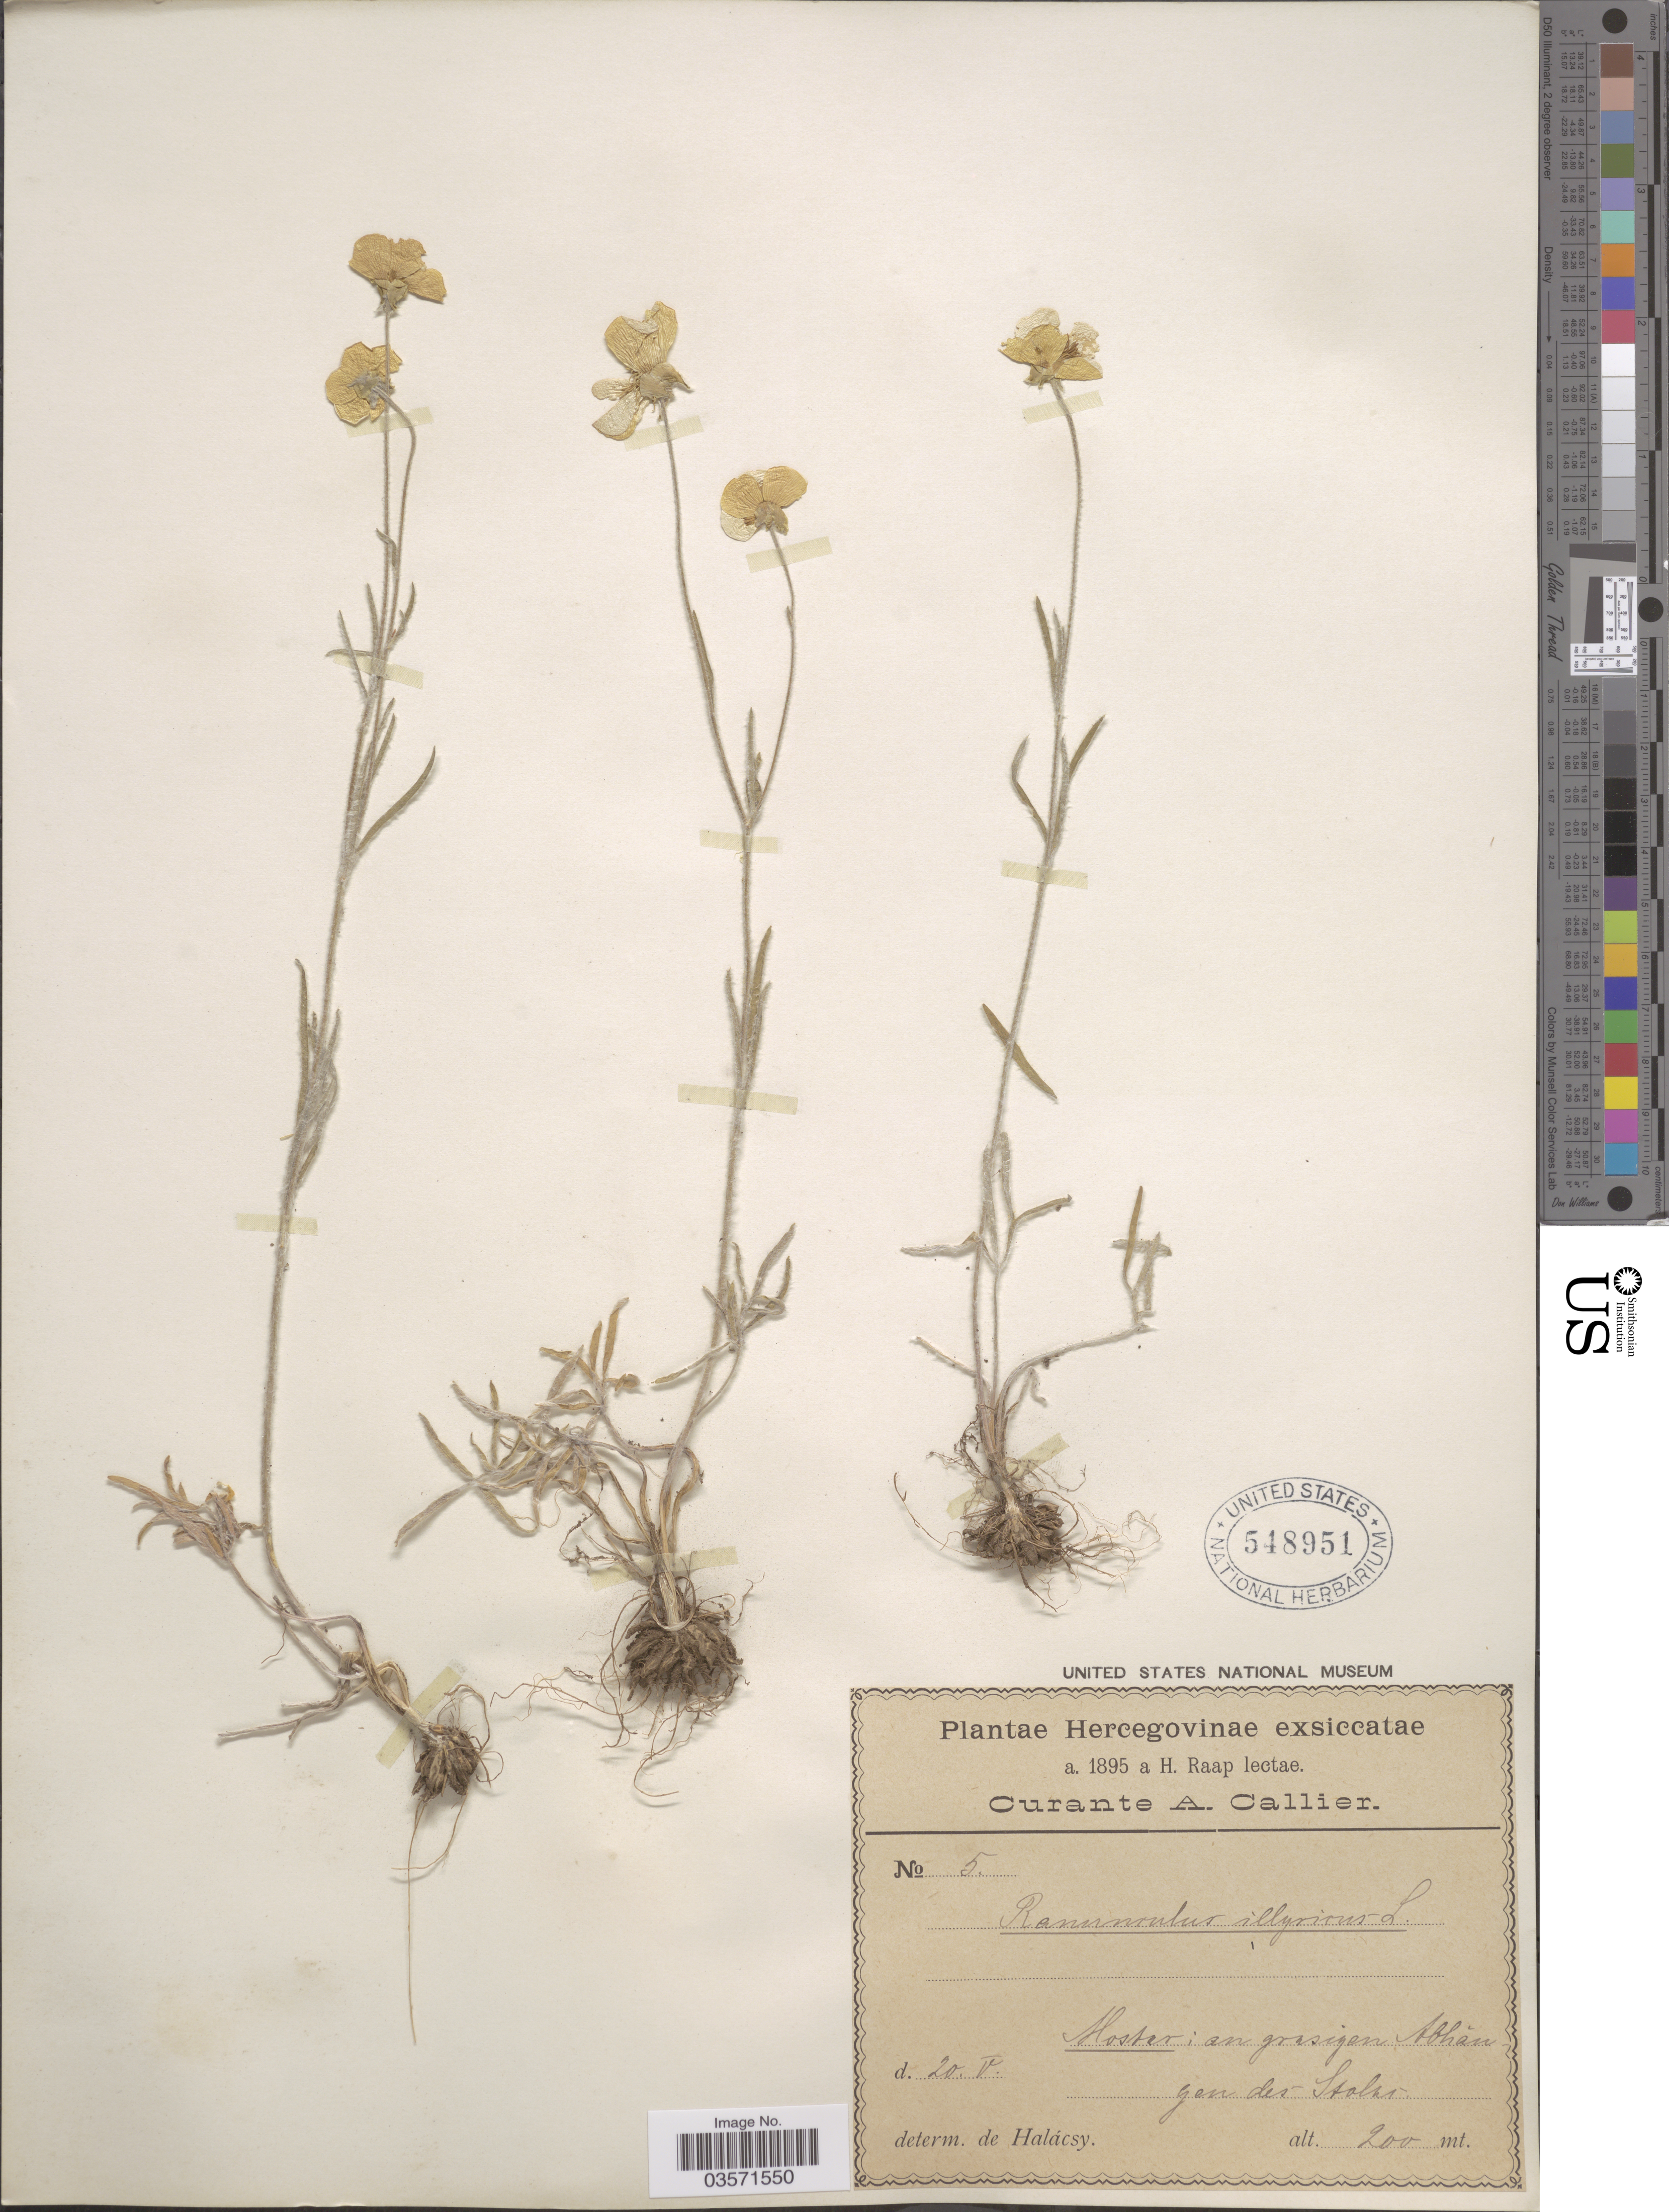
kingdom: Plantae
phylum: Tracheophyta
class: Magnoliopsida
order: Ranunculales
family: Ranunculaceae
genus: Ranunculus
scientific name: Ranunculus illyricus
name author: L.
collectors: H. Raap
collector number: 5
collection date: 1895-05-20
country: Bosnia and Herzegovina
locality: Hercegovinae. Mostar: an grasigen Abhăngen des Stolar.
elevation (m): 200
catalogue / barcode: US 548951